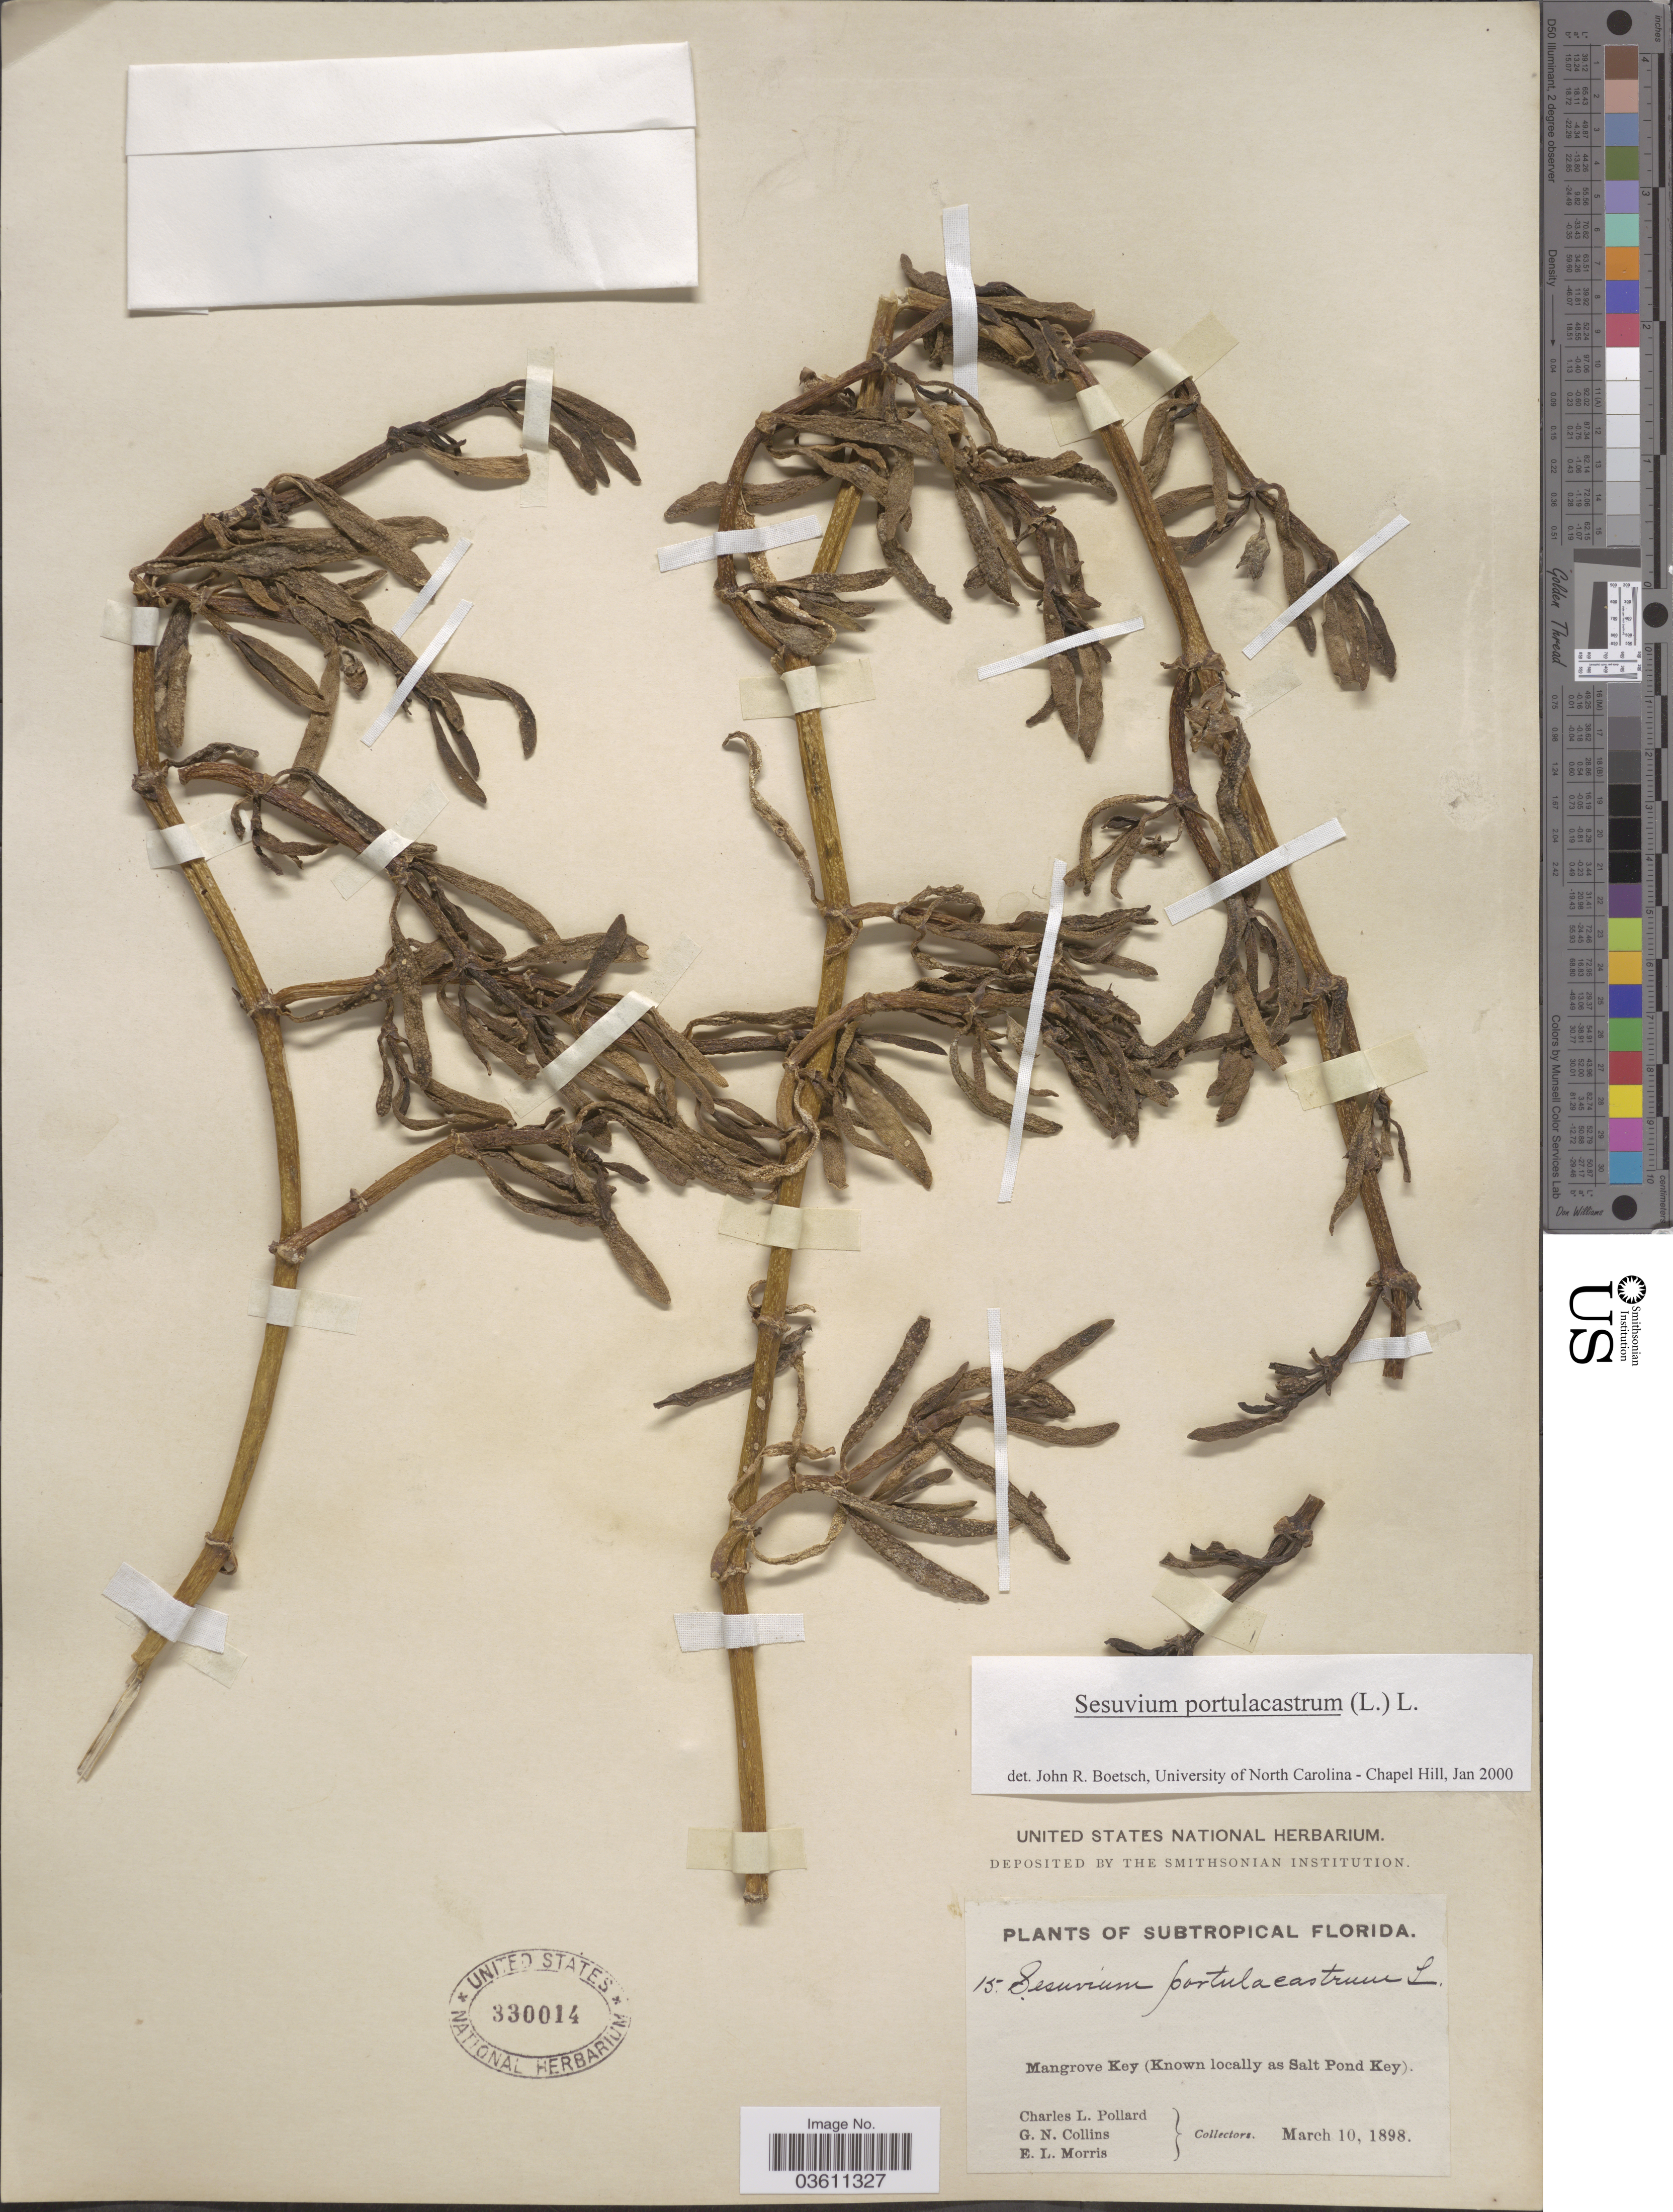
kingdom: Plantae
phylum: Tracheophyta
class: Magnoliopsida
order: Caryophyllales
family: Aizoaceae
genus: Sesuvium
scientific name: Sesuvium portulacastrum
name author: (L.) L.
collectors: C. L. Pollard, G. Collins & E. Morris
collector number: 15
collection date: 1898-03-10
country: United States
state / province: Florida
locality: Subtropical Florida. Mangrove Key (Known locally as Salt Pond Key).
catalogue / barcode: US 330014